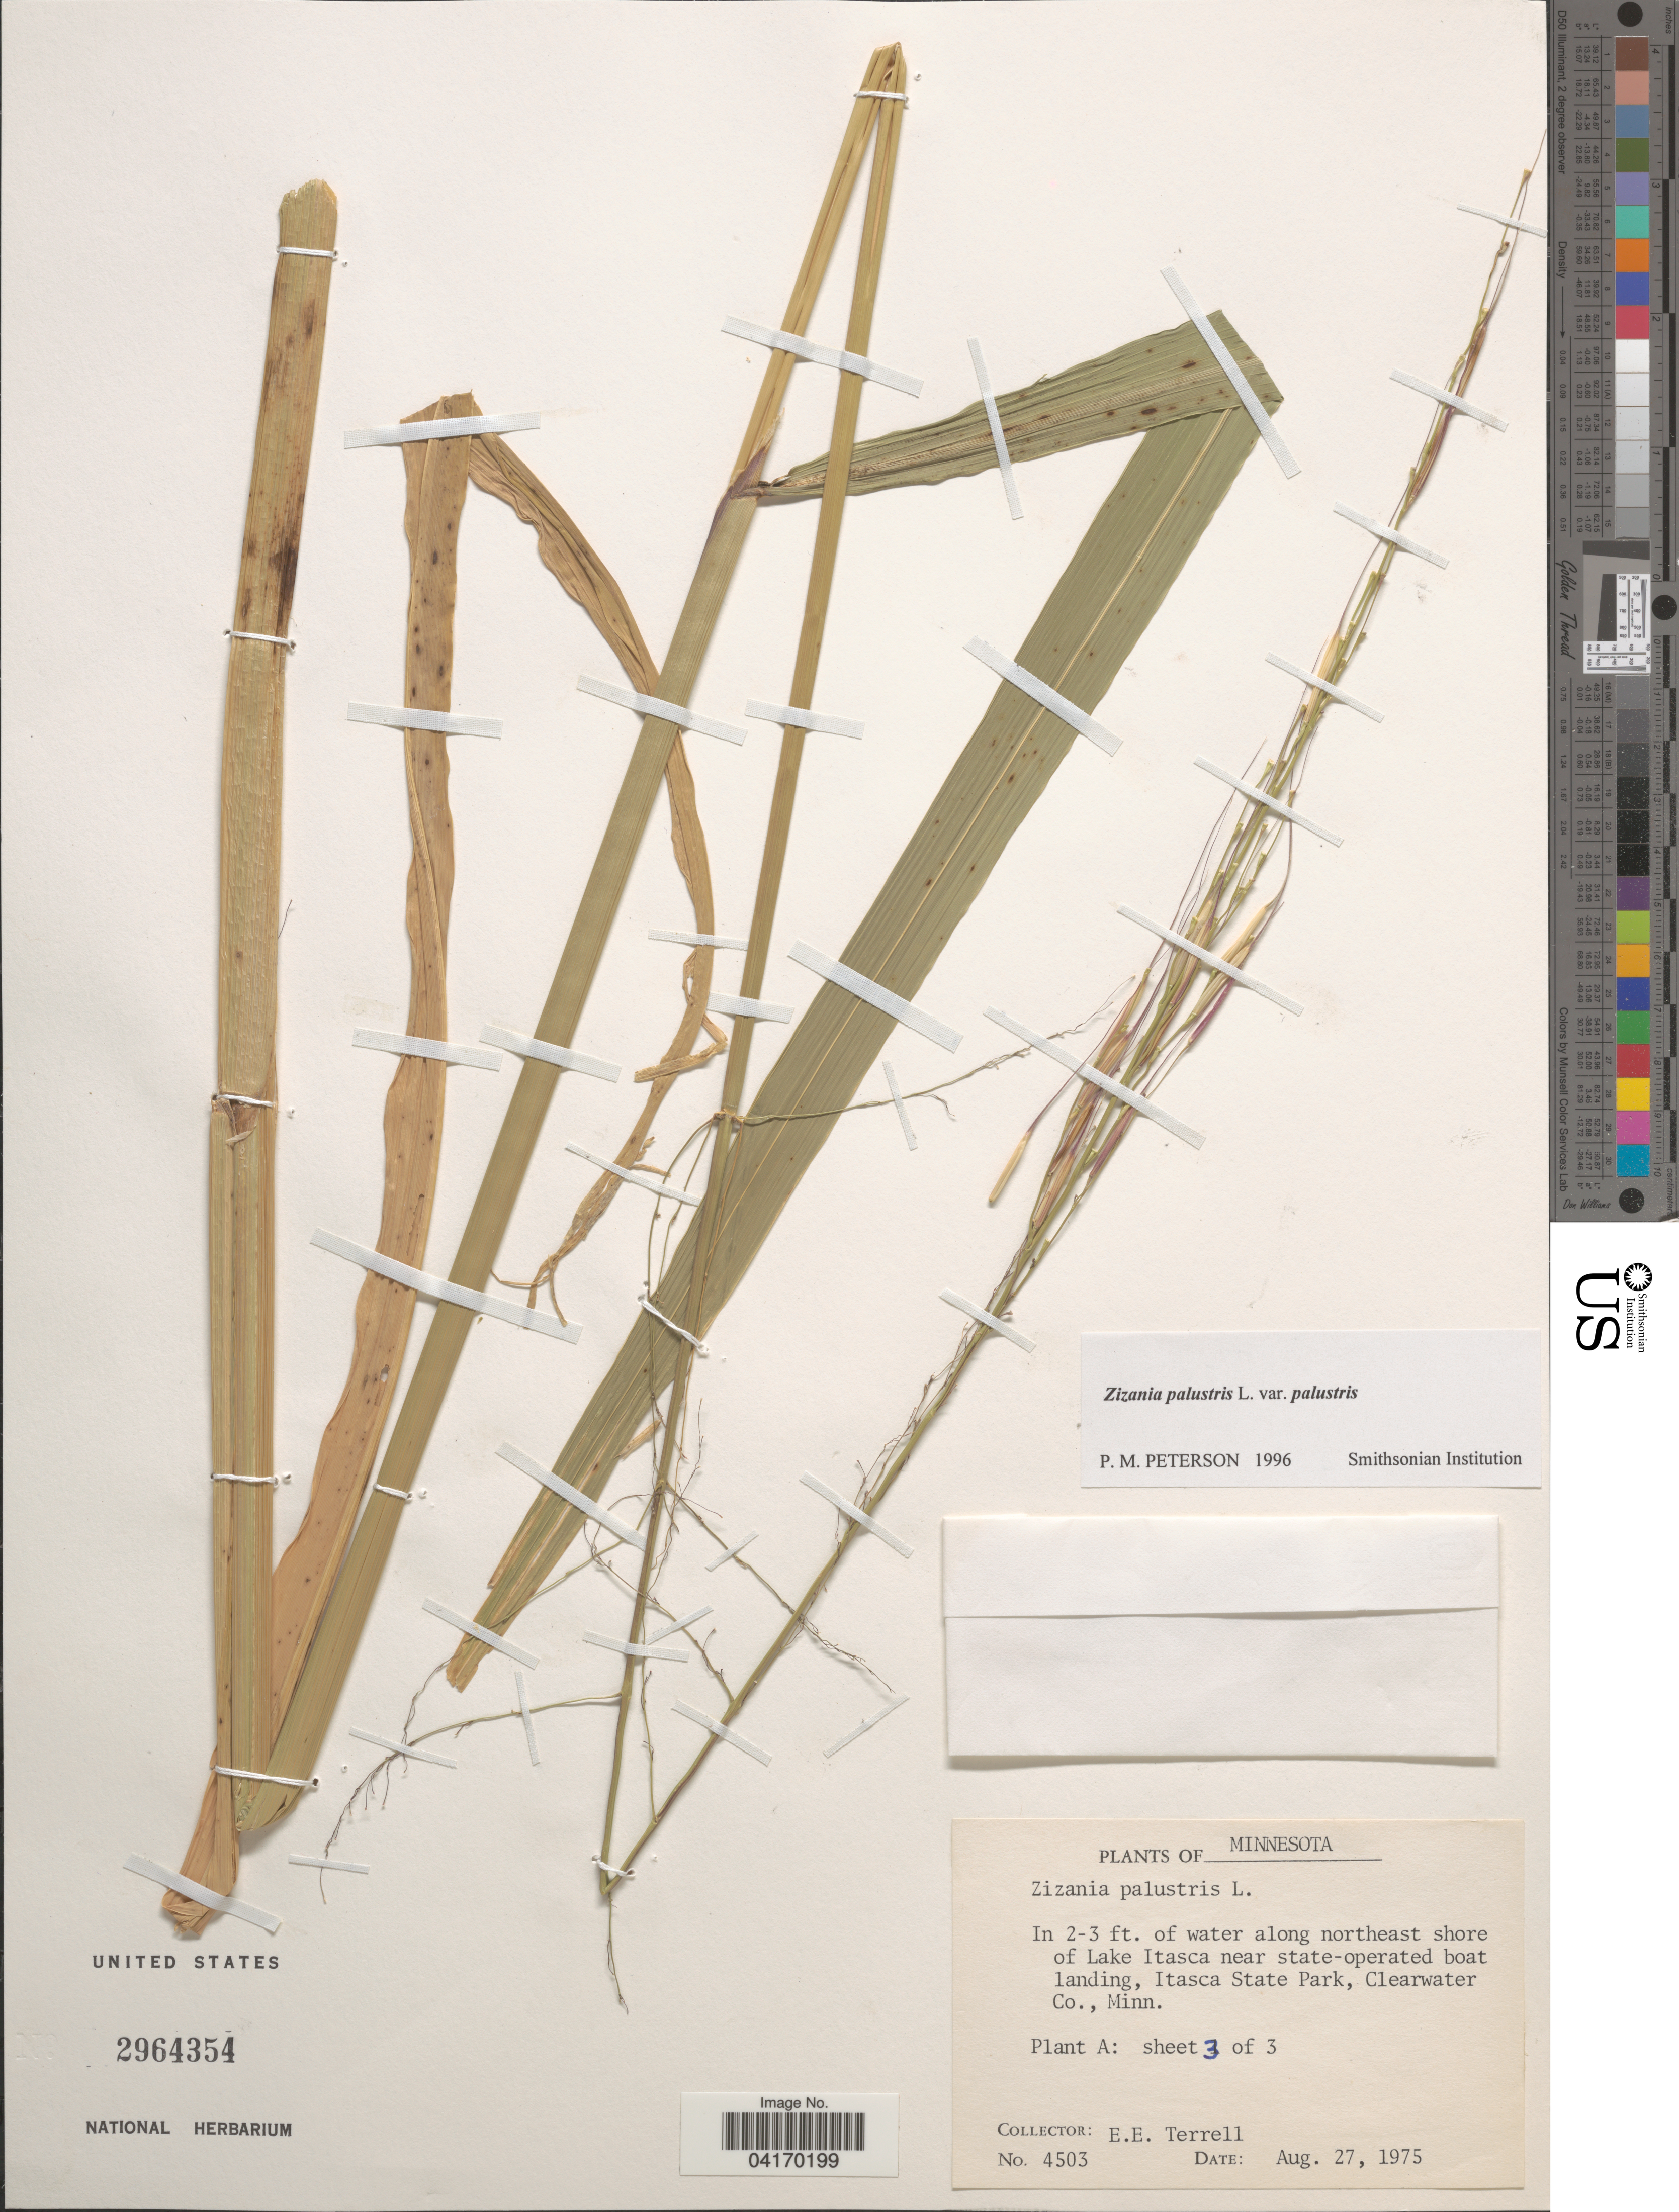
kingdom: Plantae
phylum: Tracheophyta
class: Liliopsida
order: Poales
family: Poaceae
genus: Zizania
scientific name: Zizania palustris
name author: L.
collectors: E. E. Terrell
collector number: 4503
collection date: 1975-08-27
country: United States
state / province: Minnesota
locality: Along northeast shore of Lake Itasca near state-operated boat landing, Itasca State Park, Clearwater Co.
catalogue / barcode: US 2964354